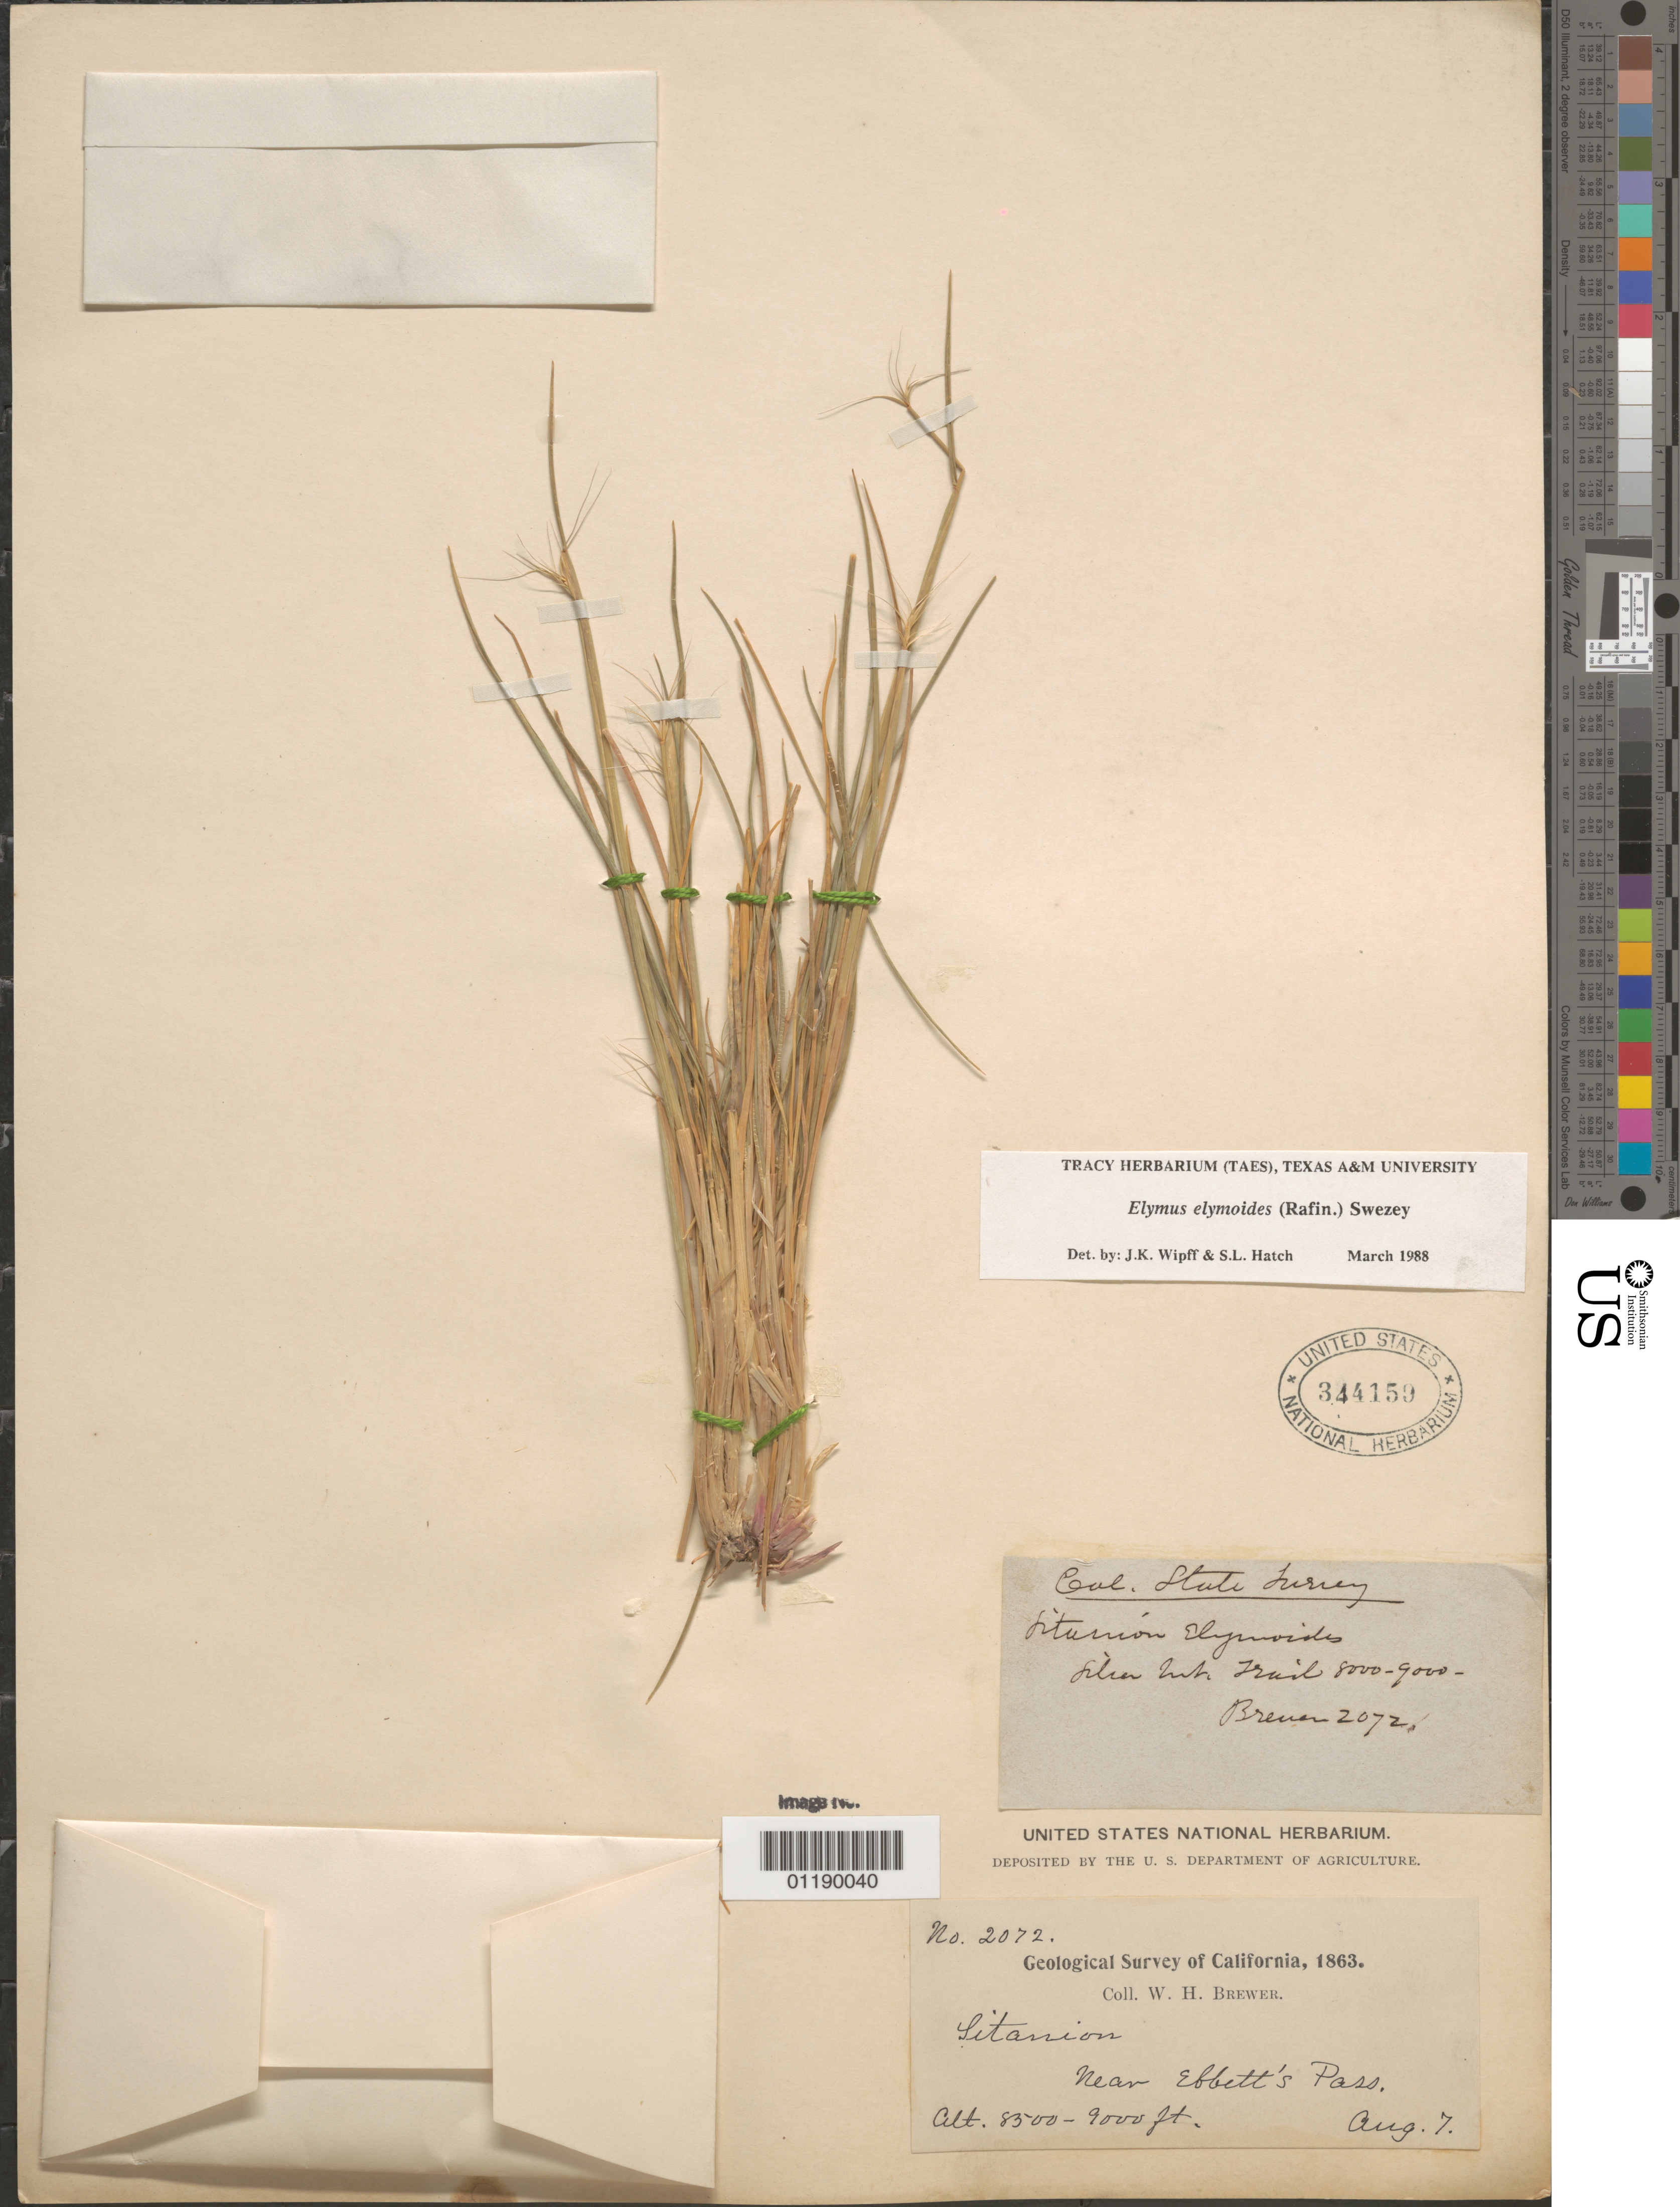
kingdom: Plantae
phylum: Tracheophyta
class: Liliopsida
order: Poales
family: Poaceae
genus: Elymus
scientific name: Elymus elymoides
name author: (Raf.) Swezey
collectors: W. H. Brewer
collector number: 2072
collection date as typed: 07 Aug 1863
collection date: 1863-08-07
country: United States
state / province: California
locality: Near Ebbett's Pass.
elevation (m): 2591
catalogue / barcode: US 344159